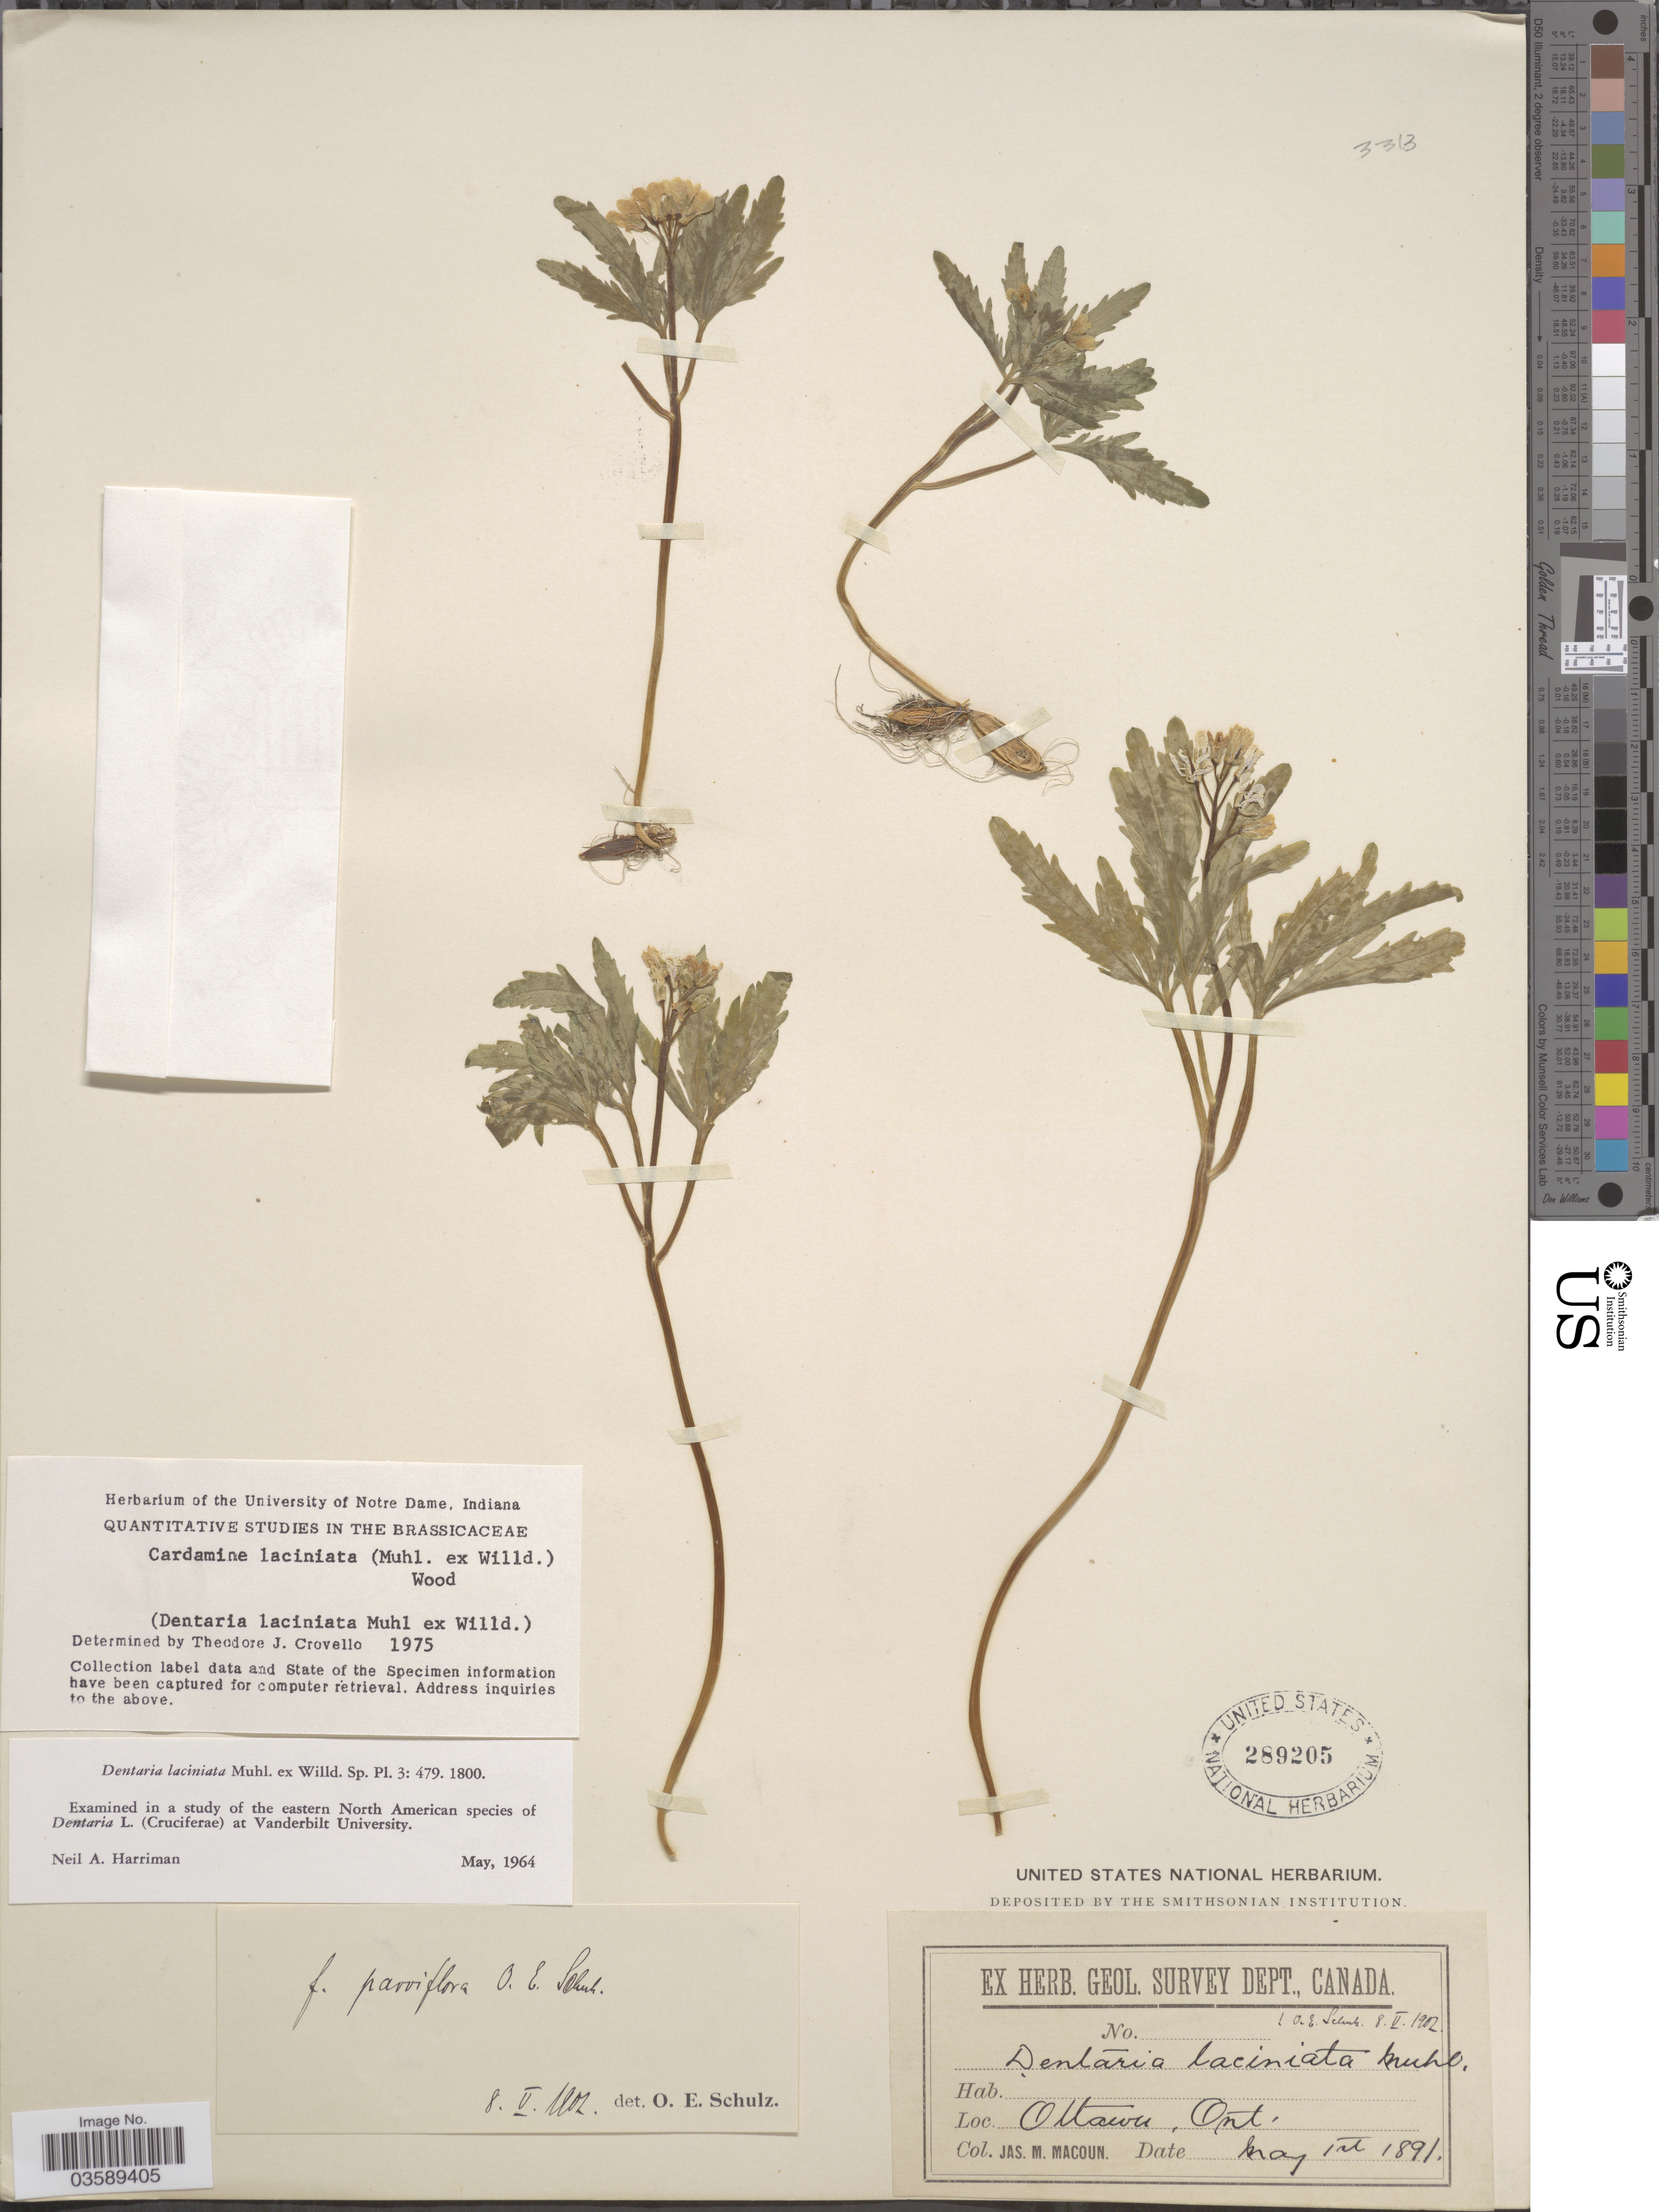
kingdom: Plantae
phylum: Tracheophyta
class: Magnoliopsida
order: Brassicales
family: Brassicaceae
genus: Cardamine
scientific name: Cardamine laciniata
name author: (Hook.) Steud.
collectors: J. M. Macoun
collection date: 1891-05-01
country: Canada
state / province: Ontario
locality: Ottawa.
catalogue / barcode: US 289205